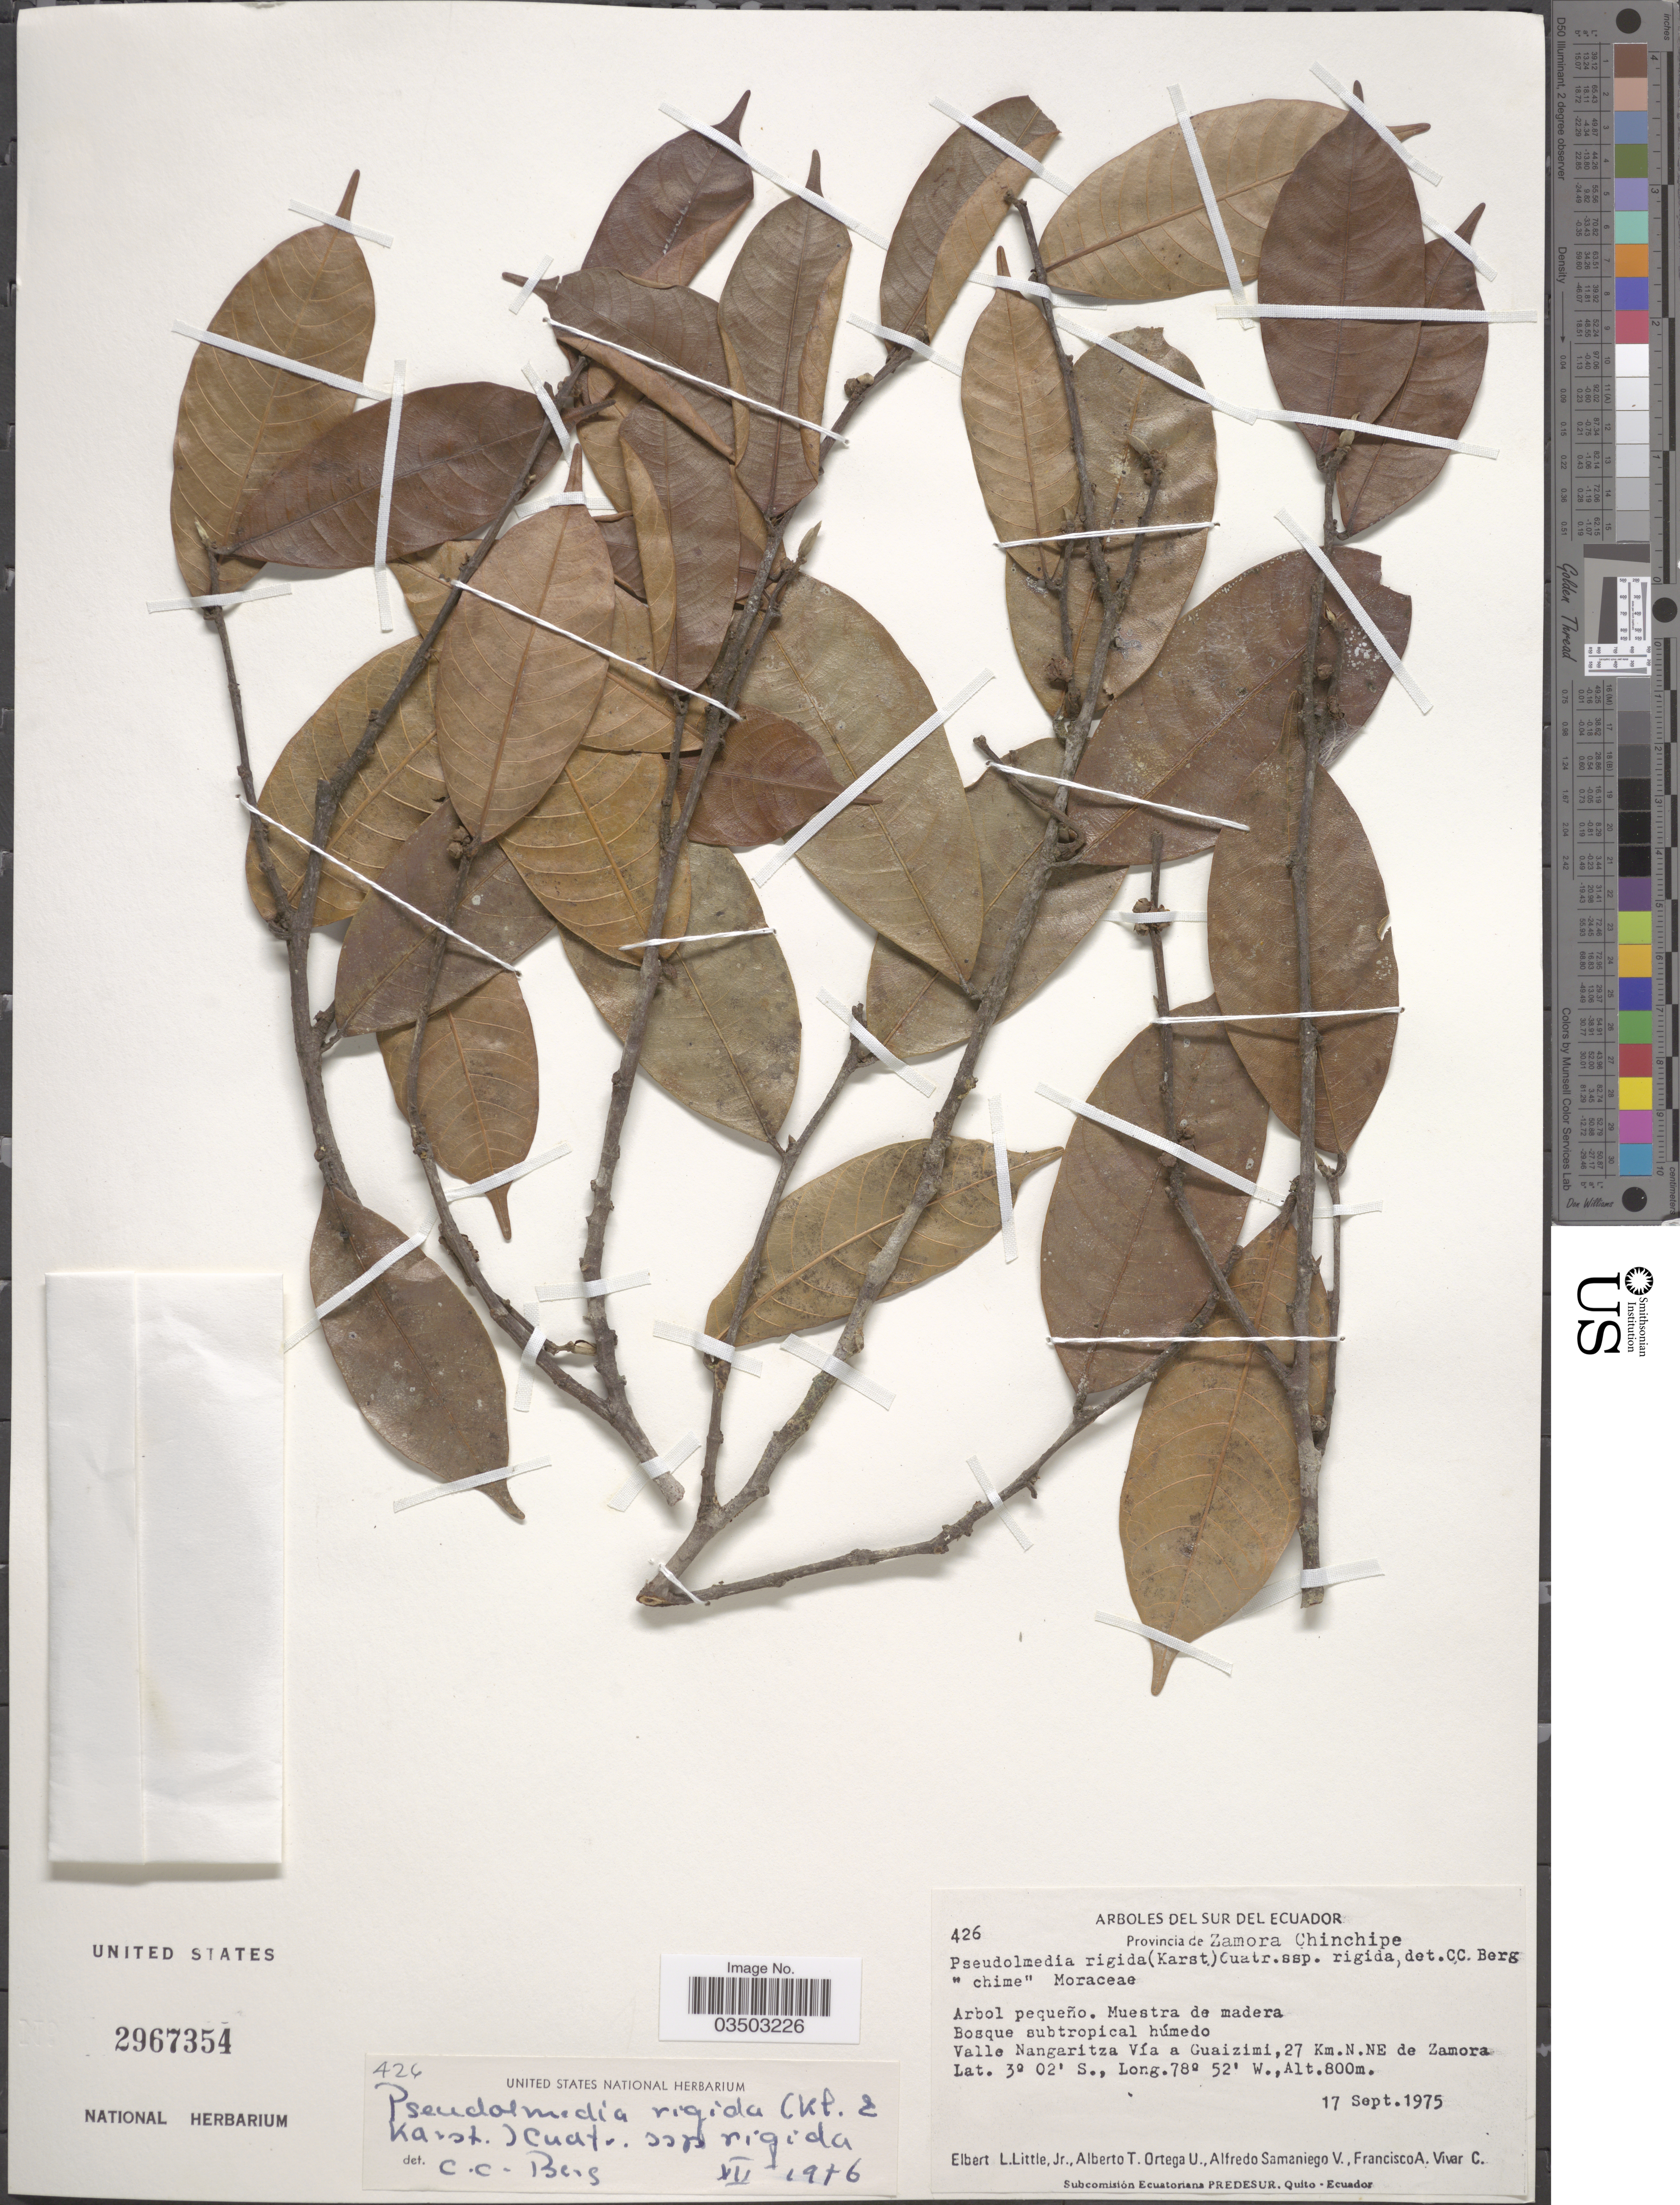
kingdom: Plantae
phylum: Tracheophyta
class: Magnoliopsida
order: Rosales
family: Moraceae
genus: Pseudolmedia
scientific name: Pseudolmedia rigida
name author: (Klotzsch & H. Karst.) Cuatrec.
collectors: E. L. Little, A. T. Ortega U., A. V. Samaniego & F. A. Vivar C.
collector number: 426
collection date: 1975-09-17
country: Ecuador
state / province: Zamora-Chinchipe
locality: Sur del Ecuador. Valle Nangaritza Vía a Guaizimi, 27 Km. N. NE de Zamora.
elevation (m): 800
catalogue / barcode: US 2967354